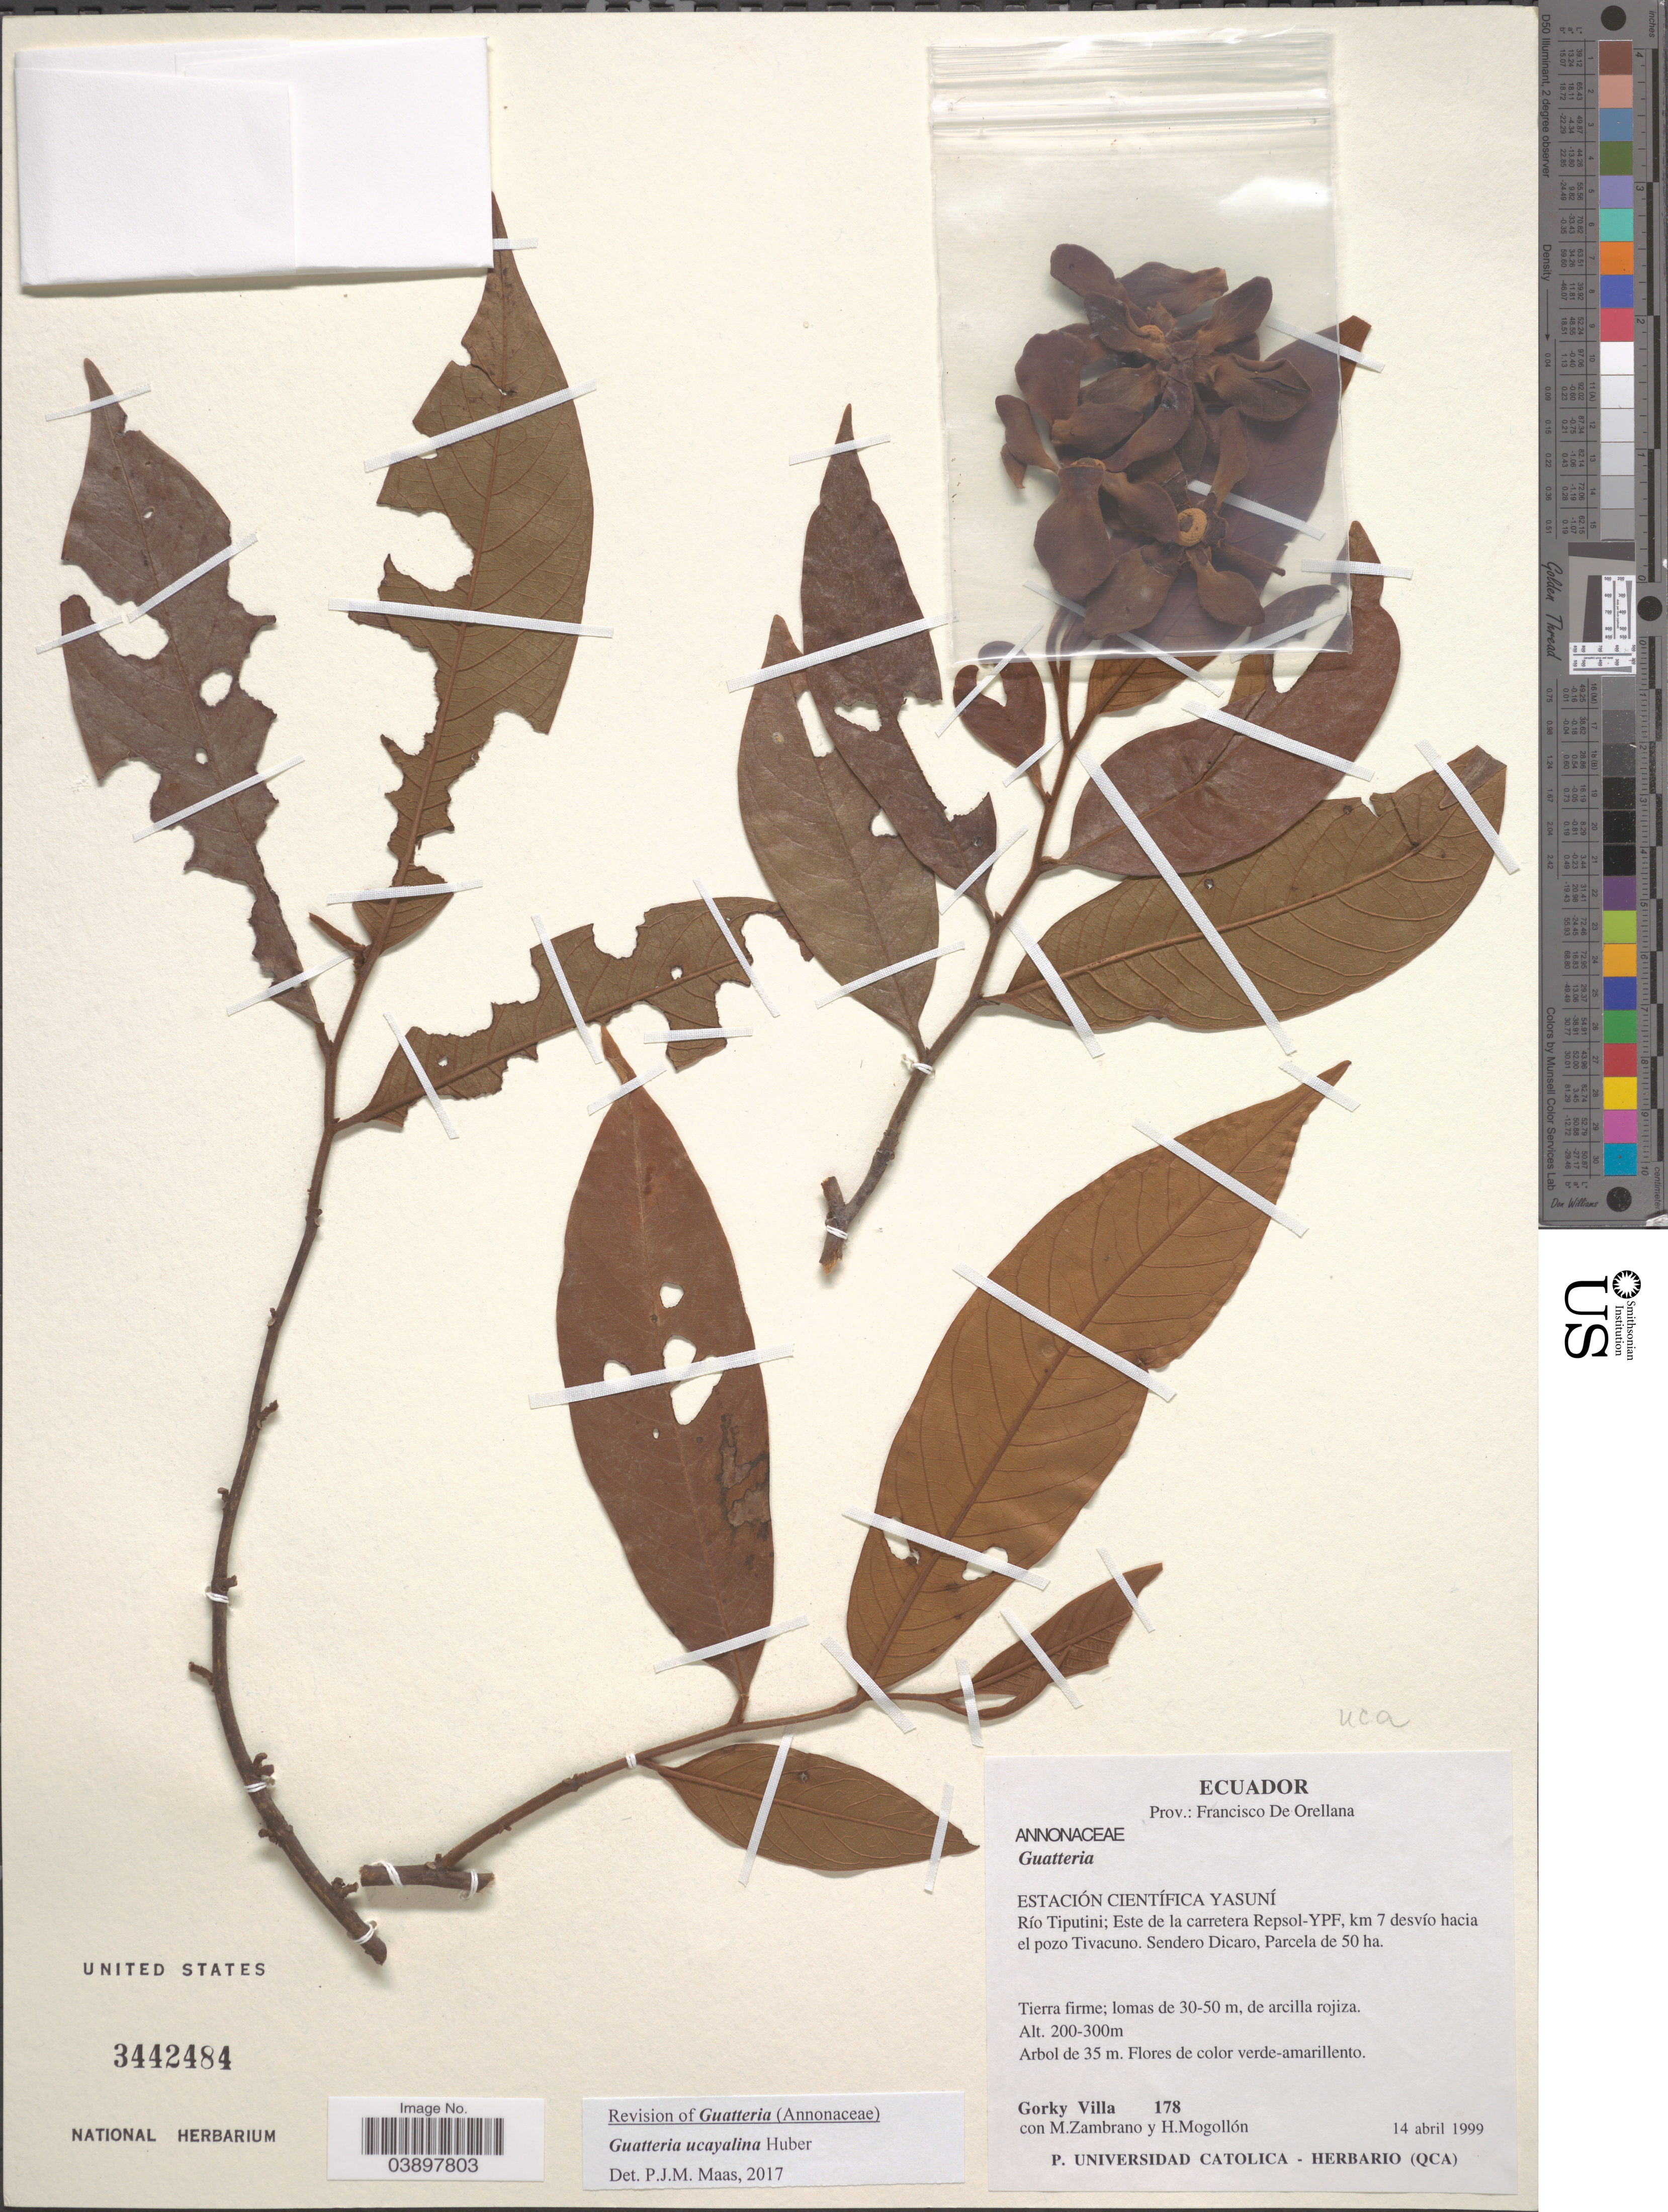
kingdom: Plantae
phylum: Tracheophyta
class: Magnoliopsida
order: Magnoliales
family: Annonaceae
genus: Guatteria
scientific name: Guatteria ucayalina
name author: Huber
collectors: G. Villa, M. Zambrano & H. Mogollón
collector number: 178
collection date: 1999-04-14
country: Ecuador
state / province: Orellana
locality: Prov.: Francisco De Orellana. Estación Científica Yasuní. Río Tiputini; Este de la carretera Repsol-YPF, km 7 desvío hacia el pozo Tivacuno. Sendero Dicaro, Parcela de 50 ha.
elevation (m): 200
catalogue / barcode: US 3442484